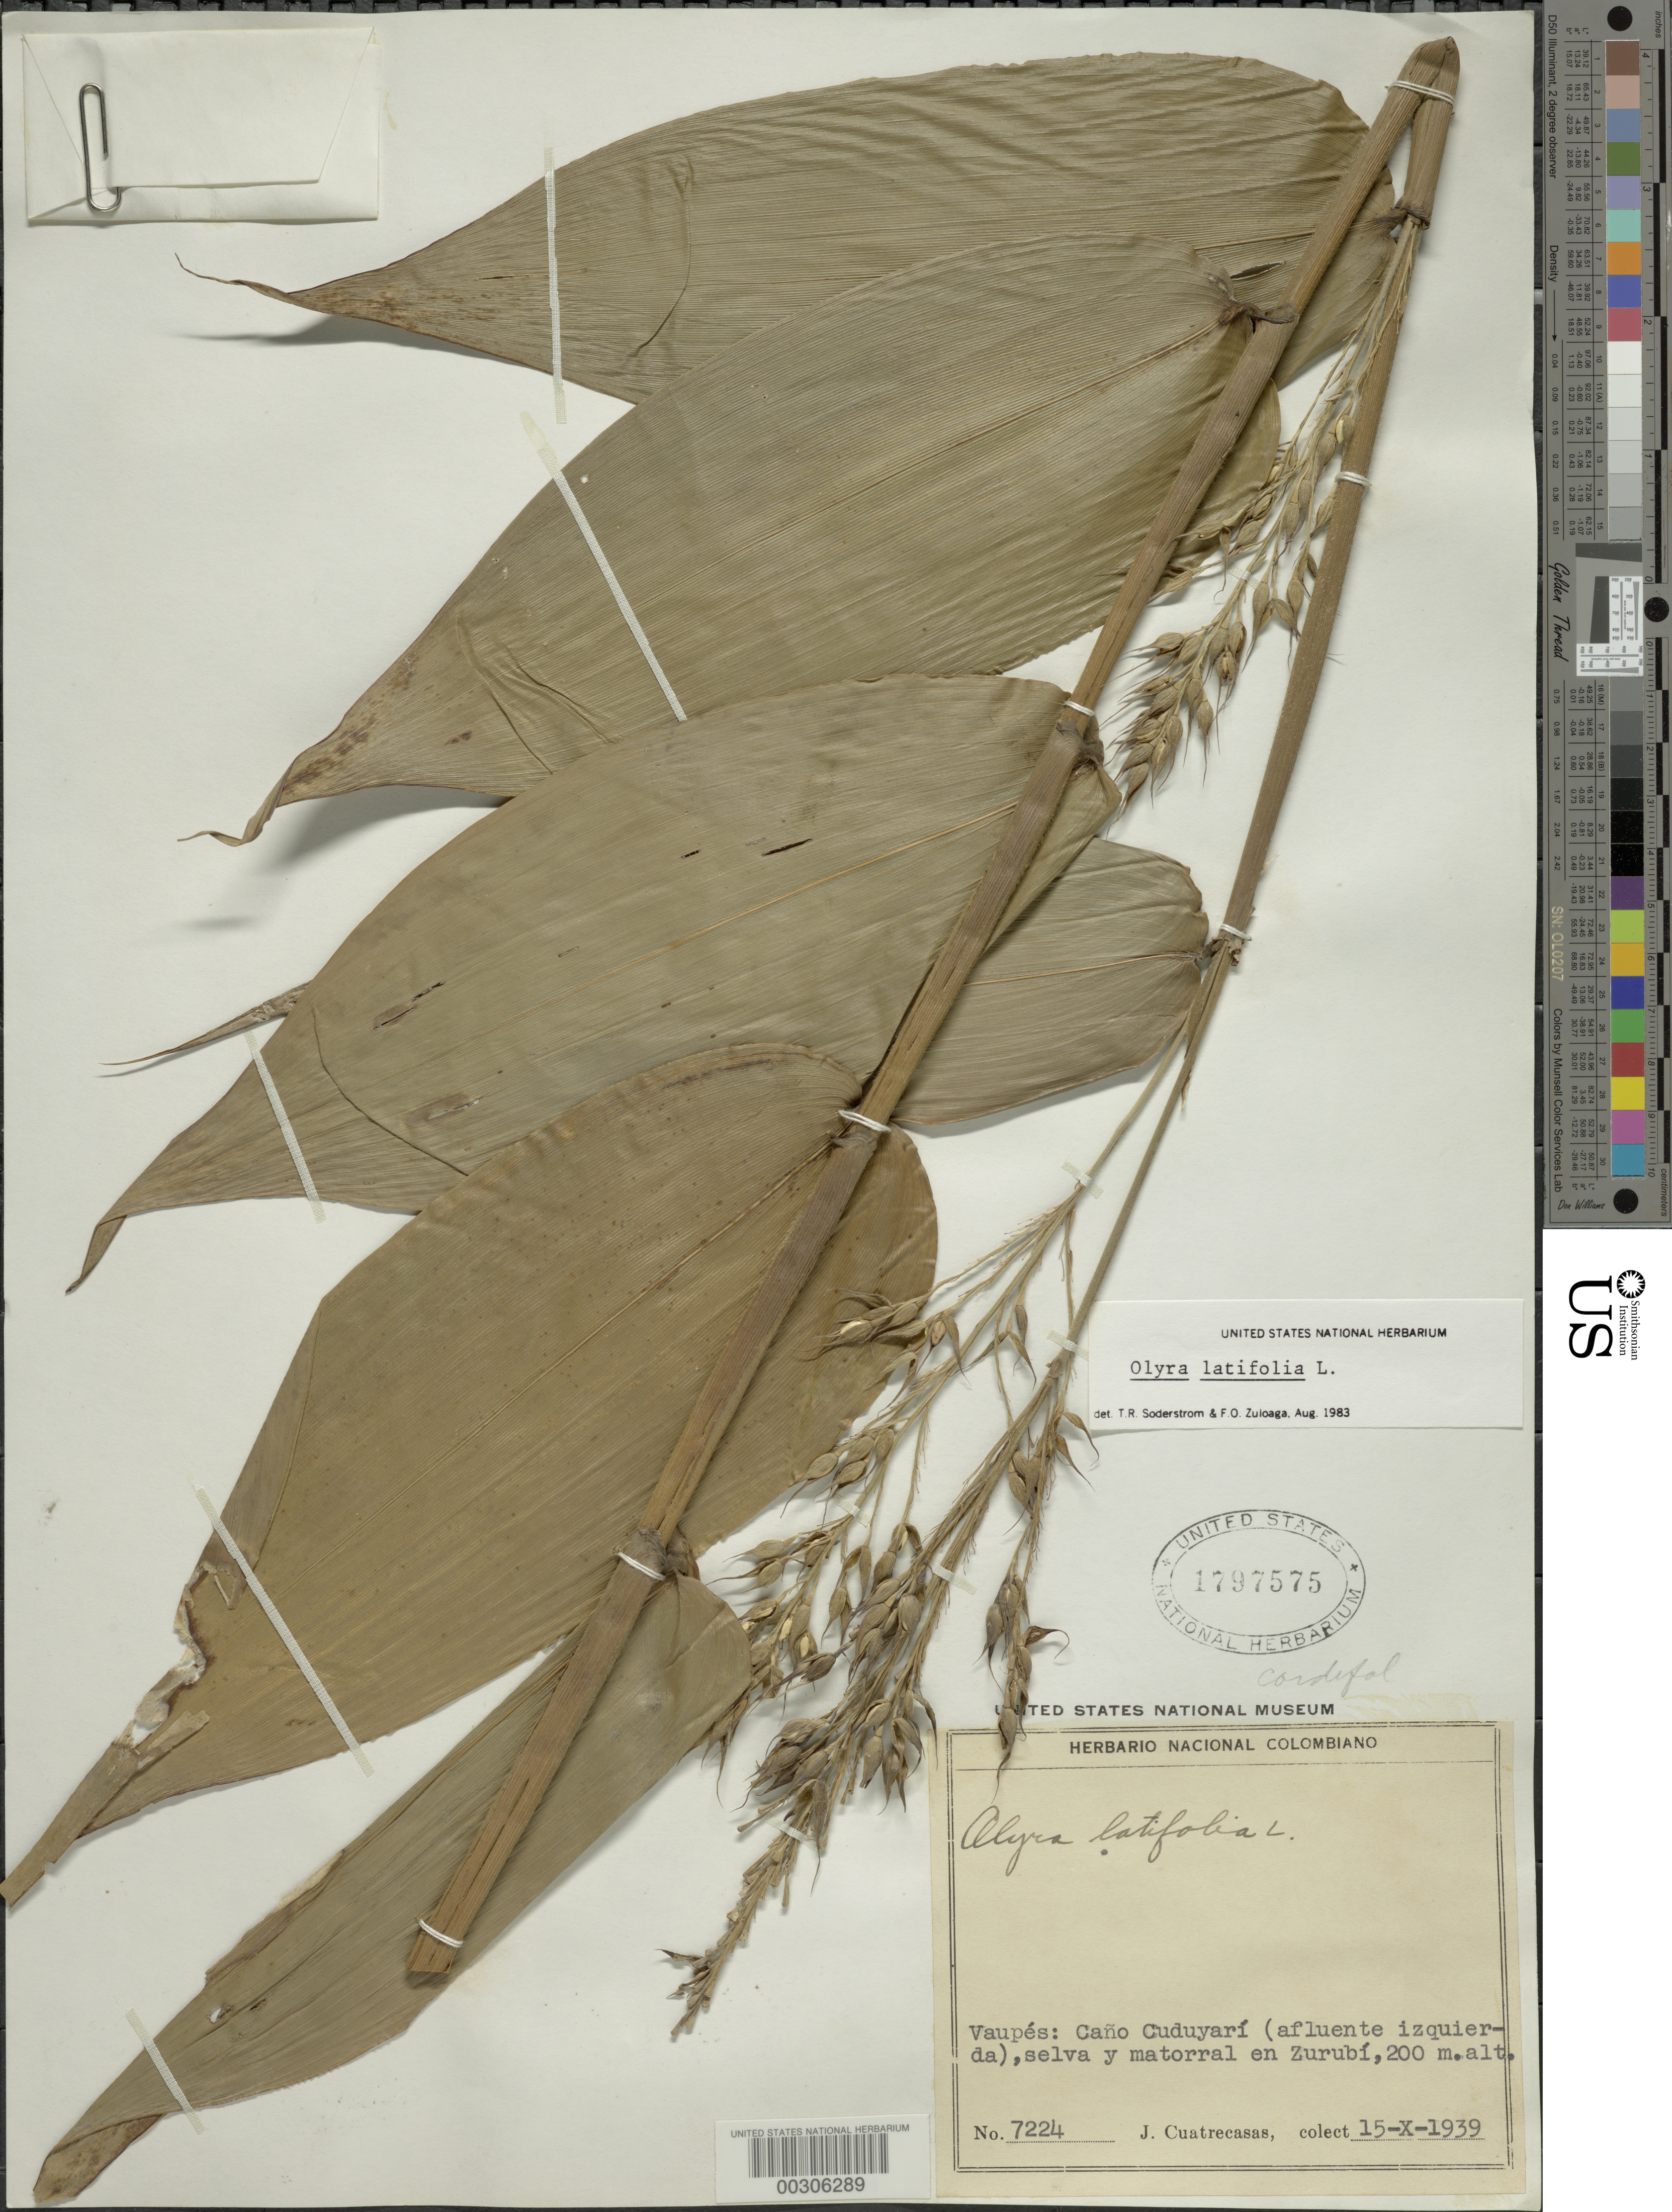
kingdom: Plantae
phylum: Tracheophyta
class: Liliopsida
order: Poales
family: Poaceae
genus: Olyra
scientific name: Olyra latifolia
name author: L.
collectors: J. Cuatrecasas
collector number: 7224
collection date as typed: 15 Oct 1939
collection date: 1939-10-15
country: Colombia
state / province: Vaupés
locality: Caño cuduyari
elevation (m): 200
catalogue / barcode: US 1797575